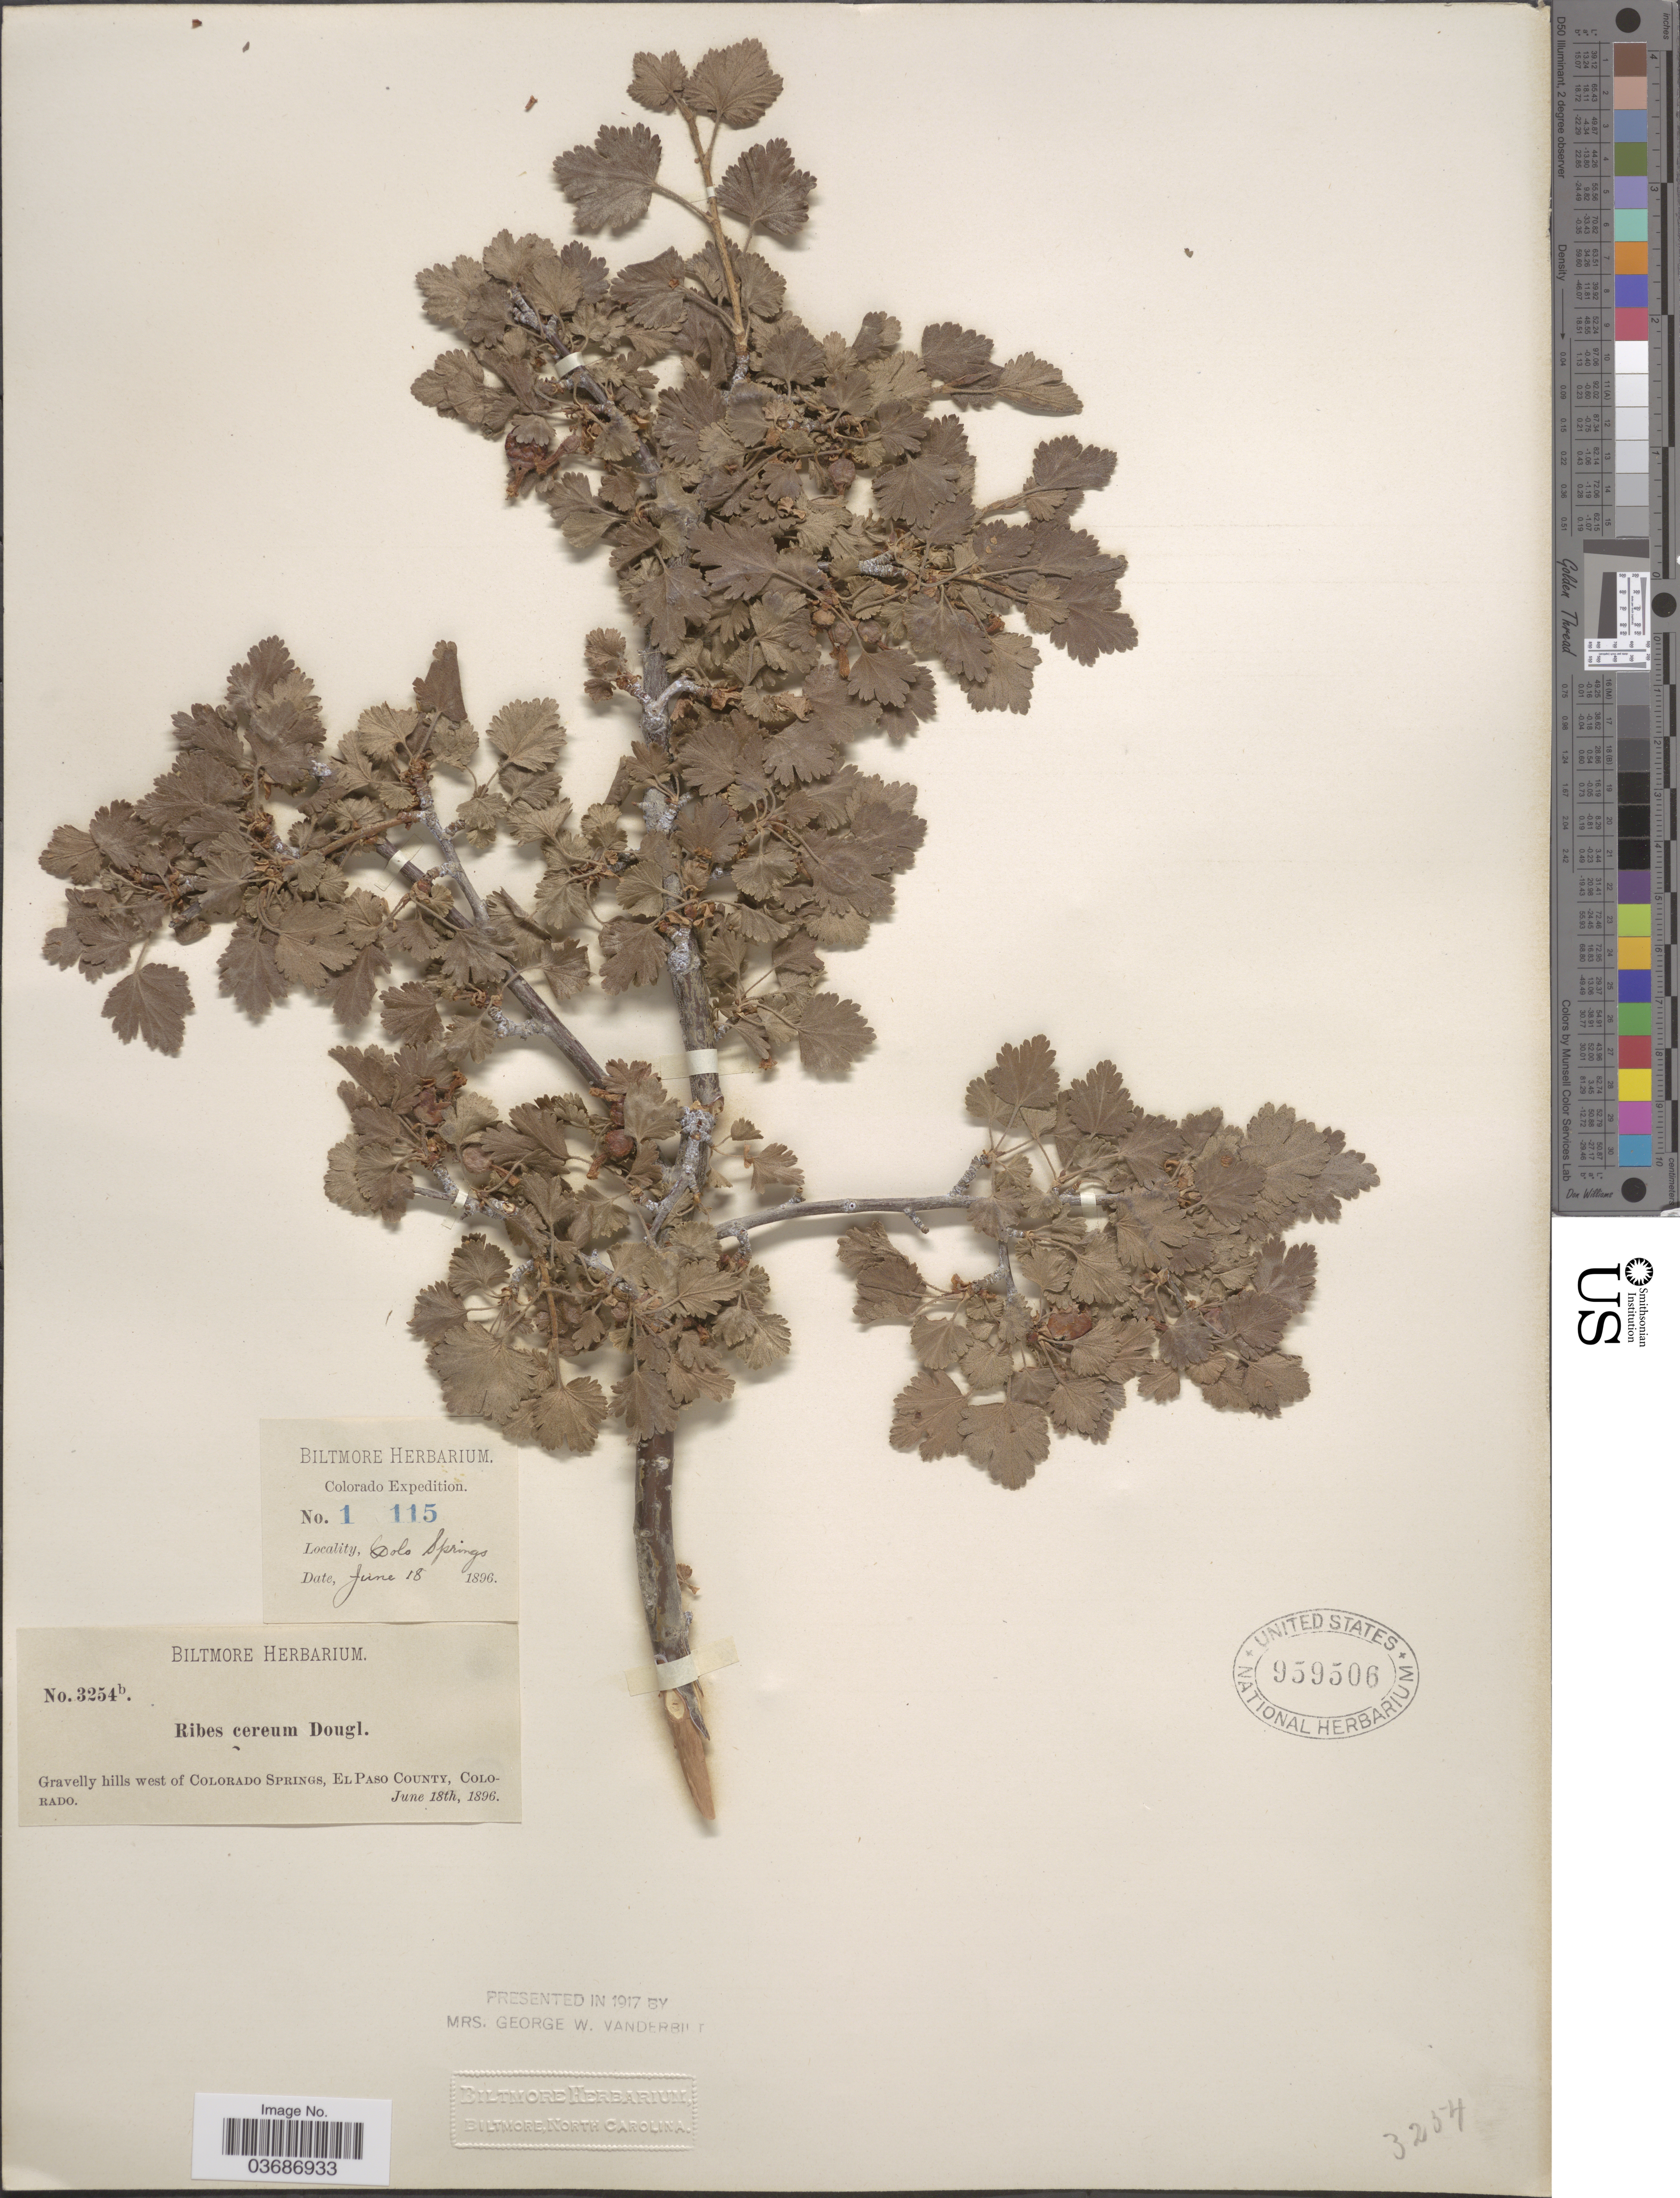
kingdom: Plantae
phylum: Tracheophyta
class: Magnoliopsida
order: Saxifragales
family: Grossulariaceae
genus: Ribes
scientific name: Ribes cereum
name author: Douglas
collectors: ex herb. Biltmore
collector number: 3254b/1115?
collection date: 1896-06-18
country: United States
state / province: Colorado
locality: Colorado Expedition. Colo Springs. Gravelly hills west of Colorado Springs, El Paso County.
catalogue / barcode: US 959506